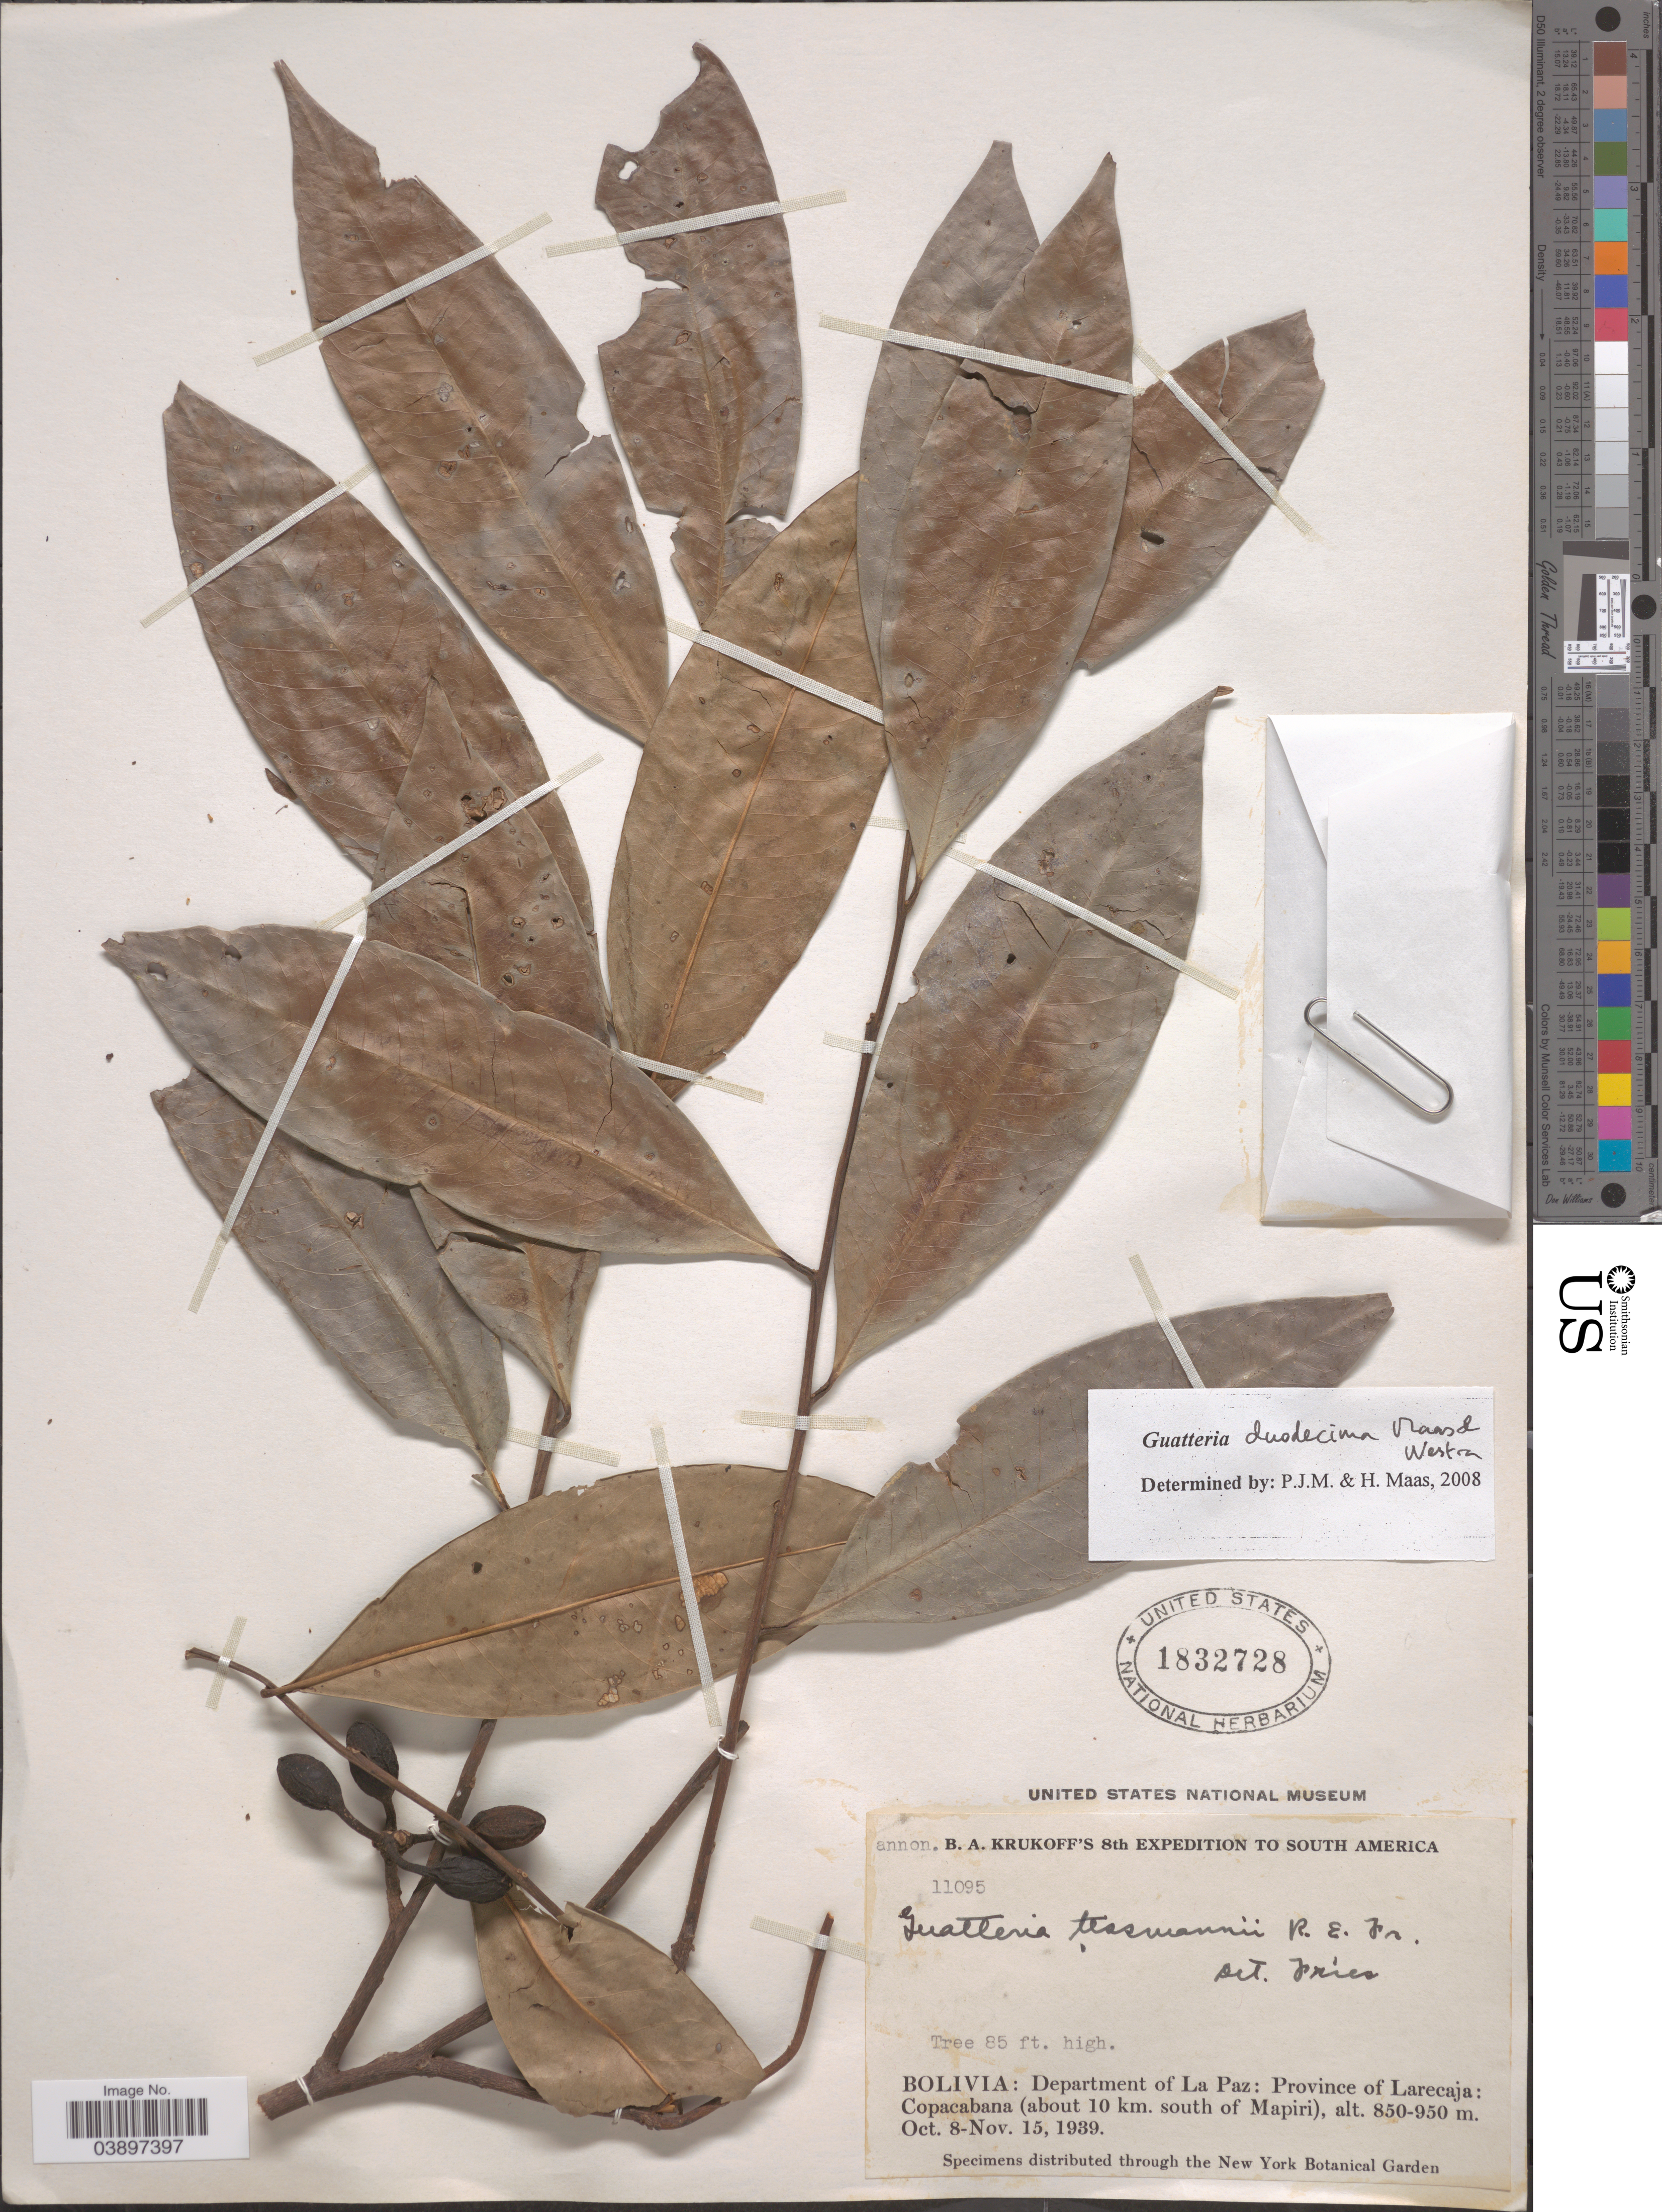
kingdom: Plantae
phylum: Tracheophyta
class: Magnoliopsida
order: Magnoliales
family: Annonaceae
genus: Guatteria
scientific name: Guatteria duodecima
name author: Maas & Westra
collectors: B. A. Krukoff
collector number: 11095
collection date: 1939-10-08/1939-11-15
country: Bolivia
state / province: La Paz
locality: South America. Department of La Paz: Province of Larecaja: Copacabana (about 10 km. south of Mapiri).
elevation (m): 850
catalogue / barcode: US 1832728